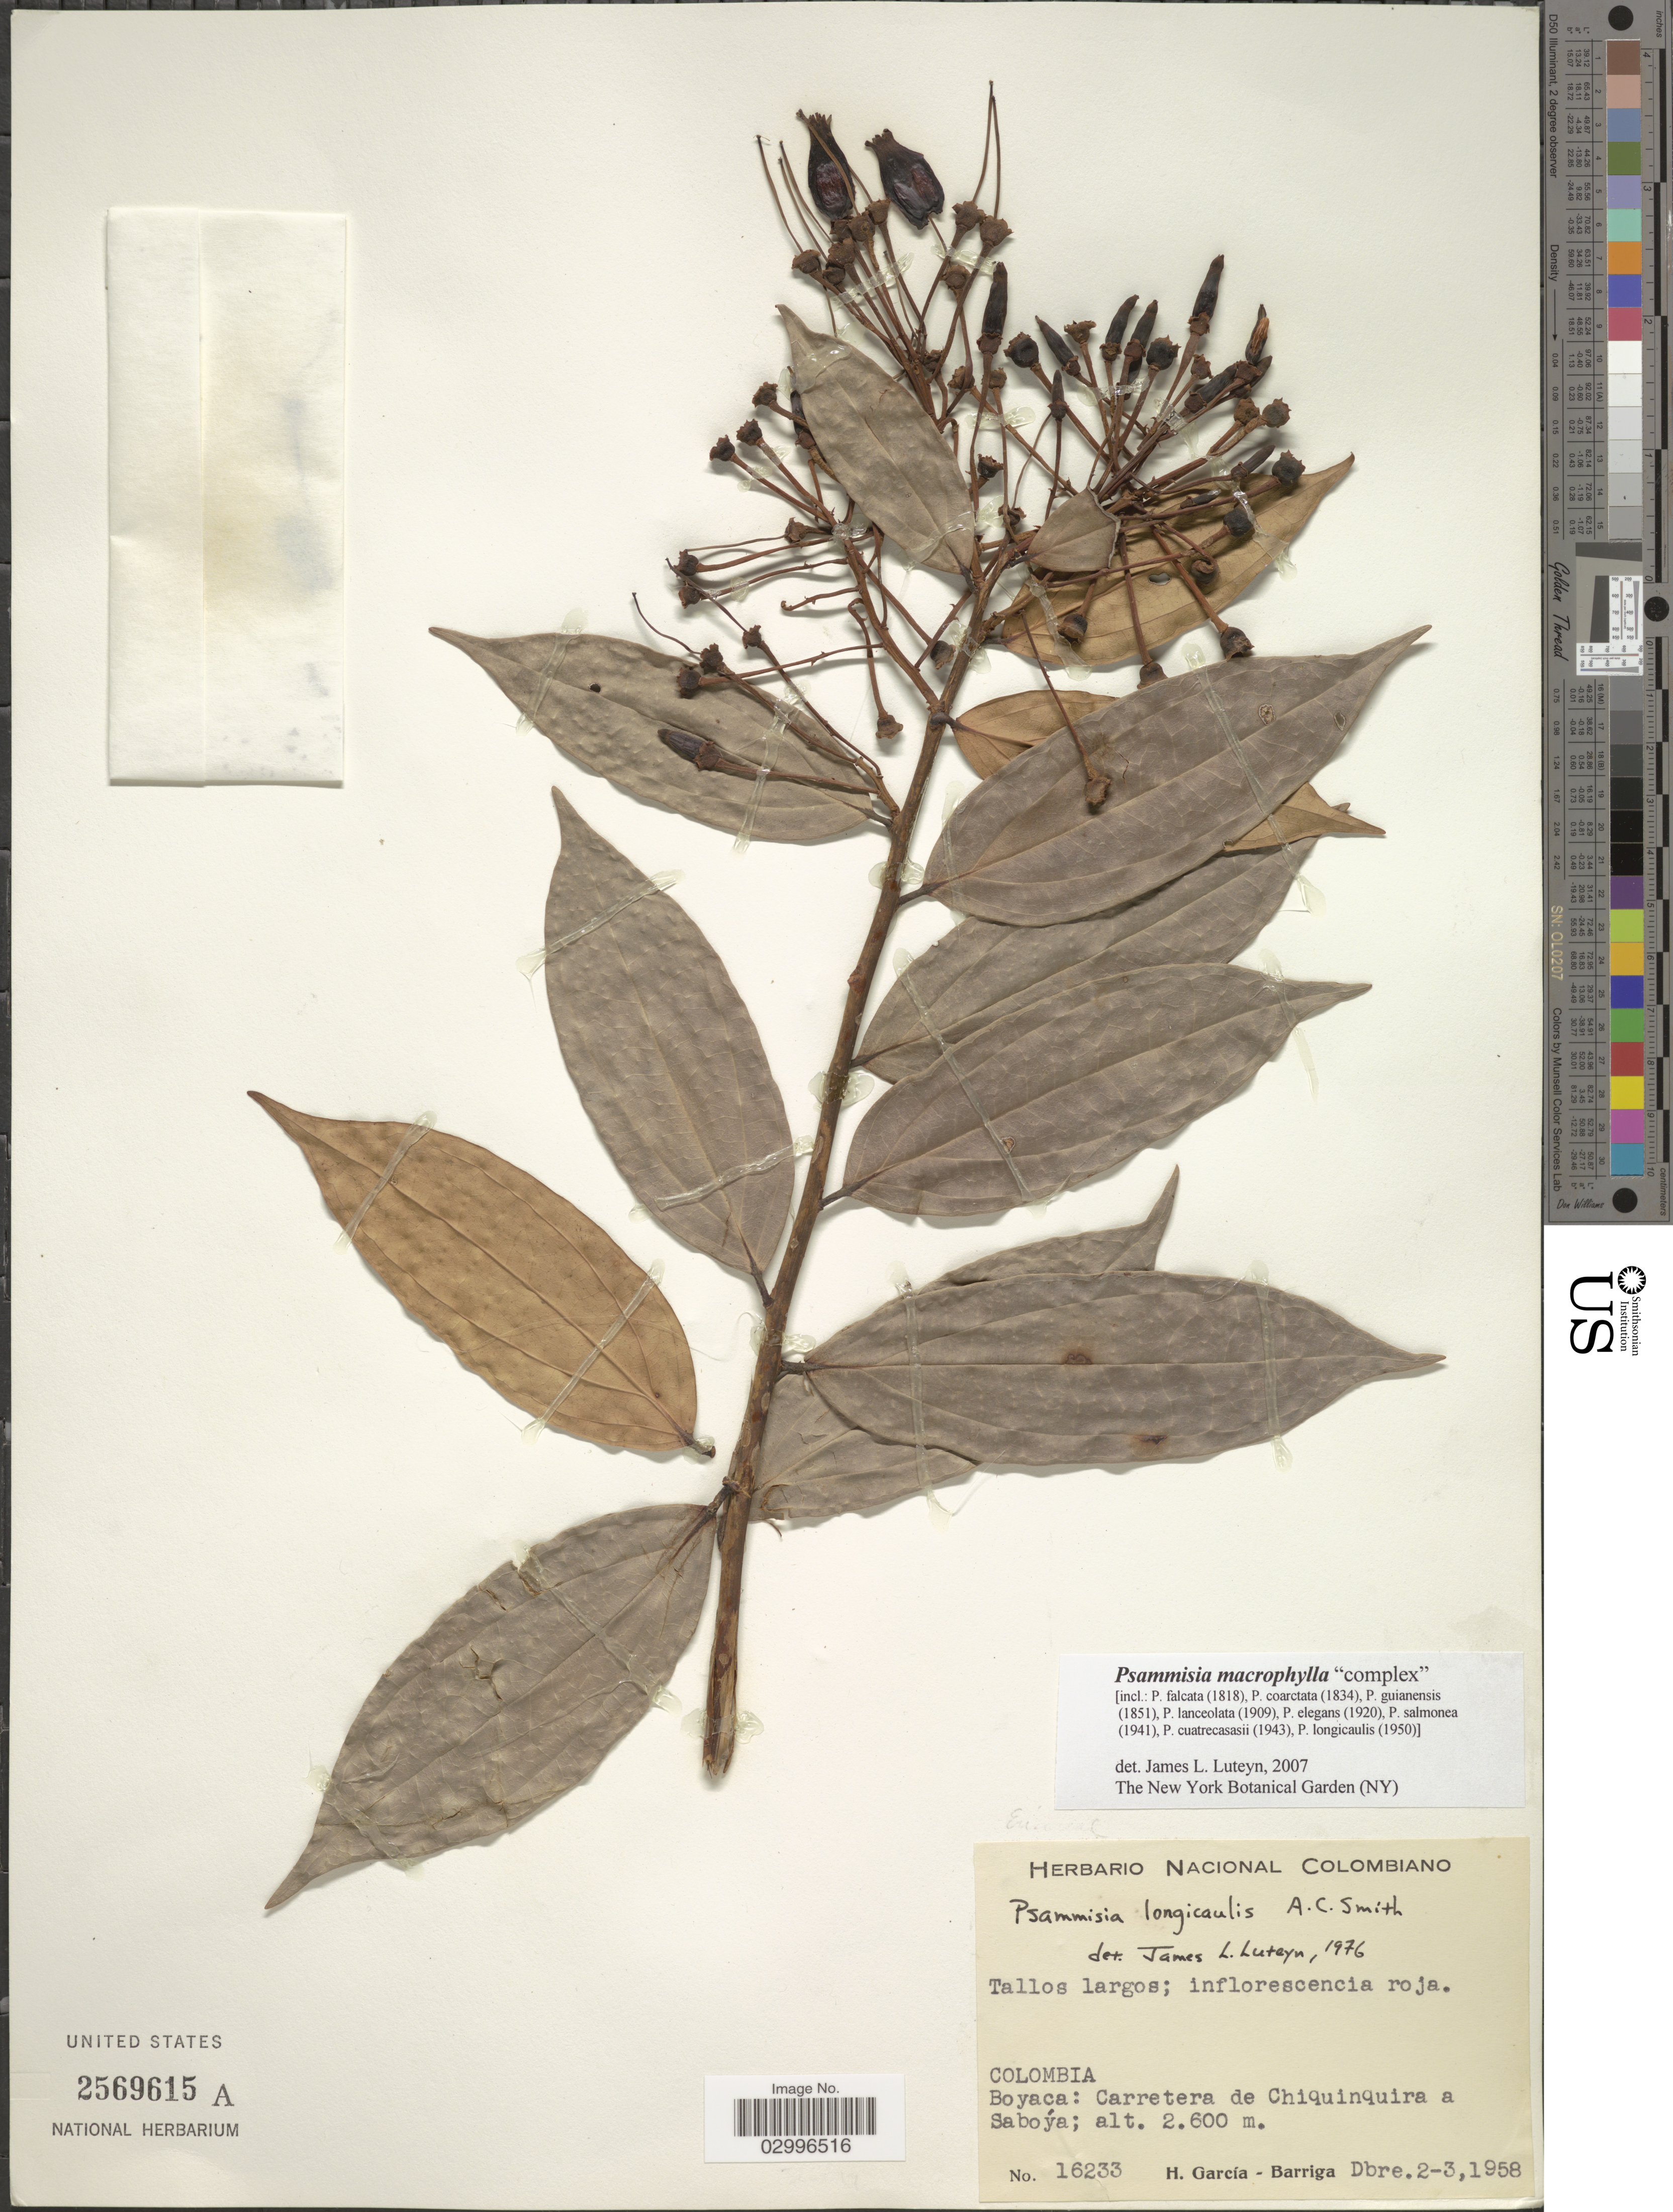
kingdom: Plantae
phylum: Tracheophyta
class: Magnoliopsida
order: Ericales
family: Ericaceae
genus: Psammisia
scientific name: Psammisia macrophylla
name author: (Kunth) Klotzsch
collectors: H. García Barriga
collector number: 16233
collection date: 1958-12-02/1958-12-03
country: Colombia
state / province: Boyacá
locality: Carretera de Chiquinquira a Saboya.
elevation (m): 2600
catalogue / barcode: US 2569615A